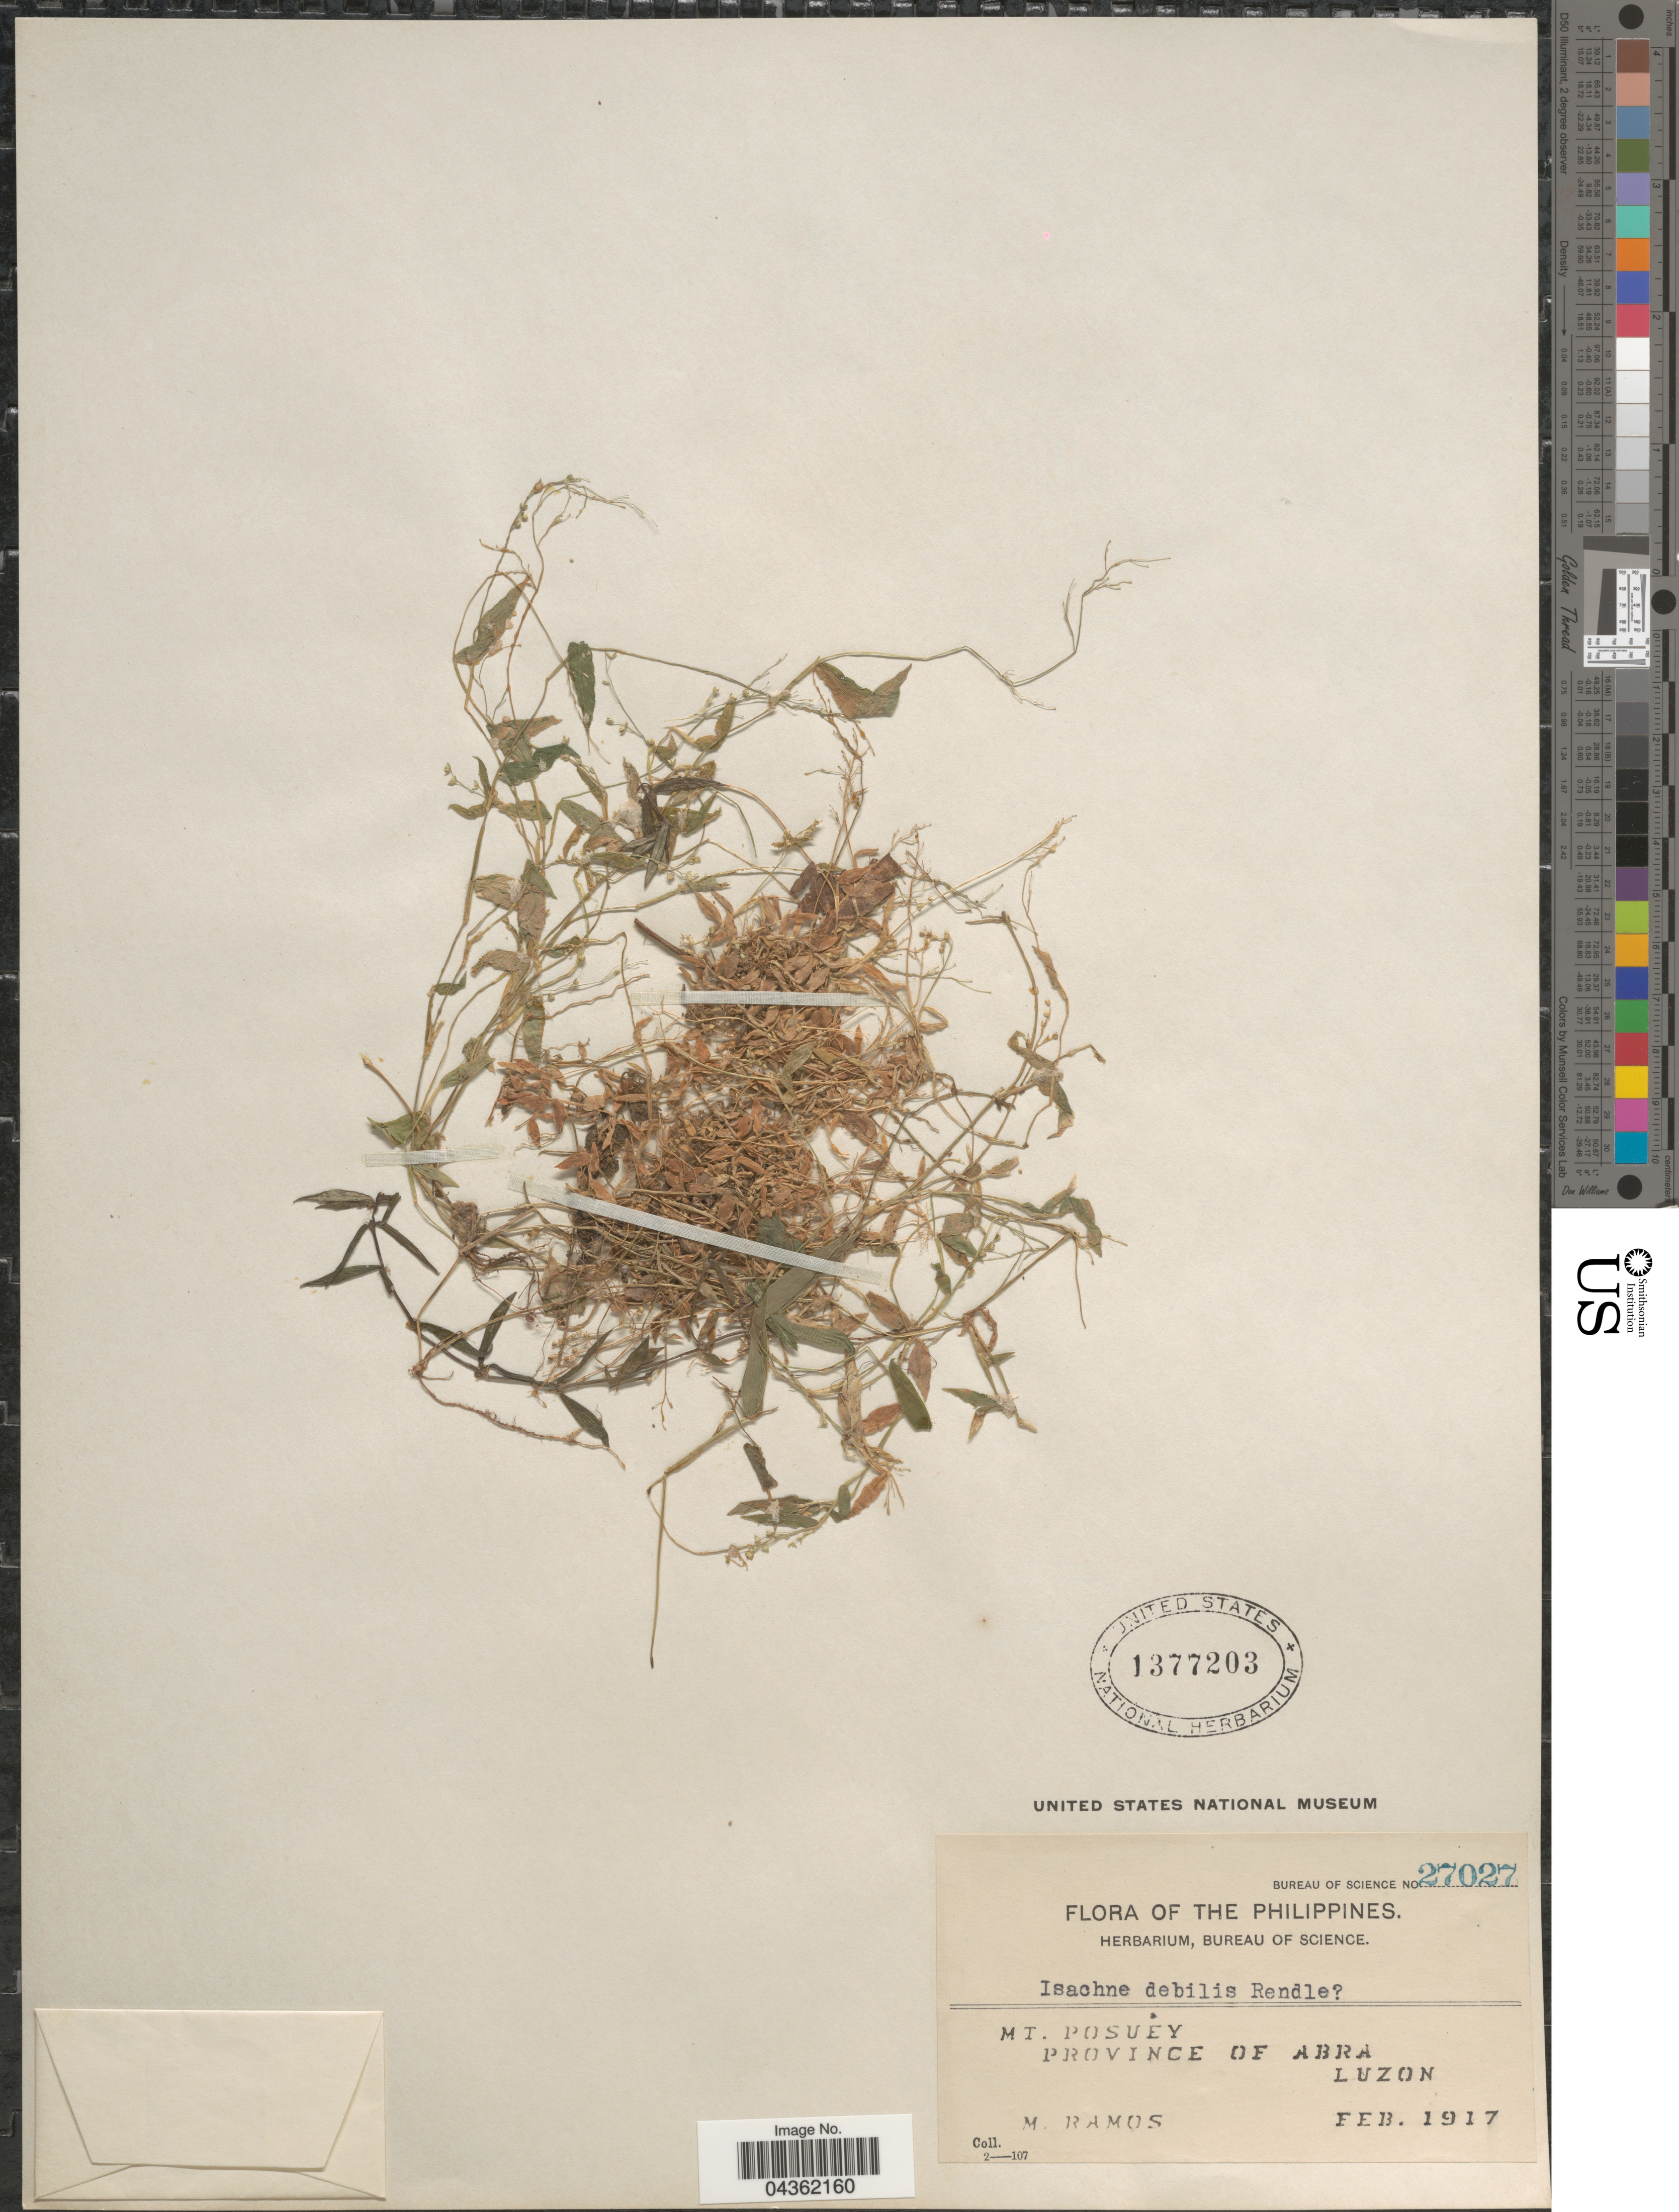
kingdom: Plantae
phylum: Tracheophyta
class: Liliopsida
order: Poales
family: Poaceae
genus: Isachne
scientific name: Isachne myosotis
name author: Nees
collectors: M. Ramos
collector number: Bureau of Science 27027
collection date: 1917-02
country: Philippines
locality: Mt. Posuey. Province of Abra. Luzon.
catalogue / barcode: US 1377203